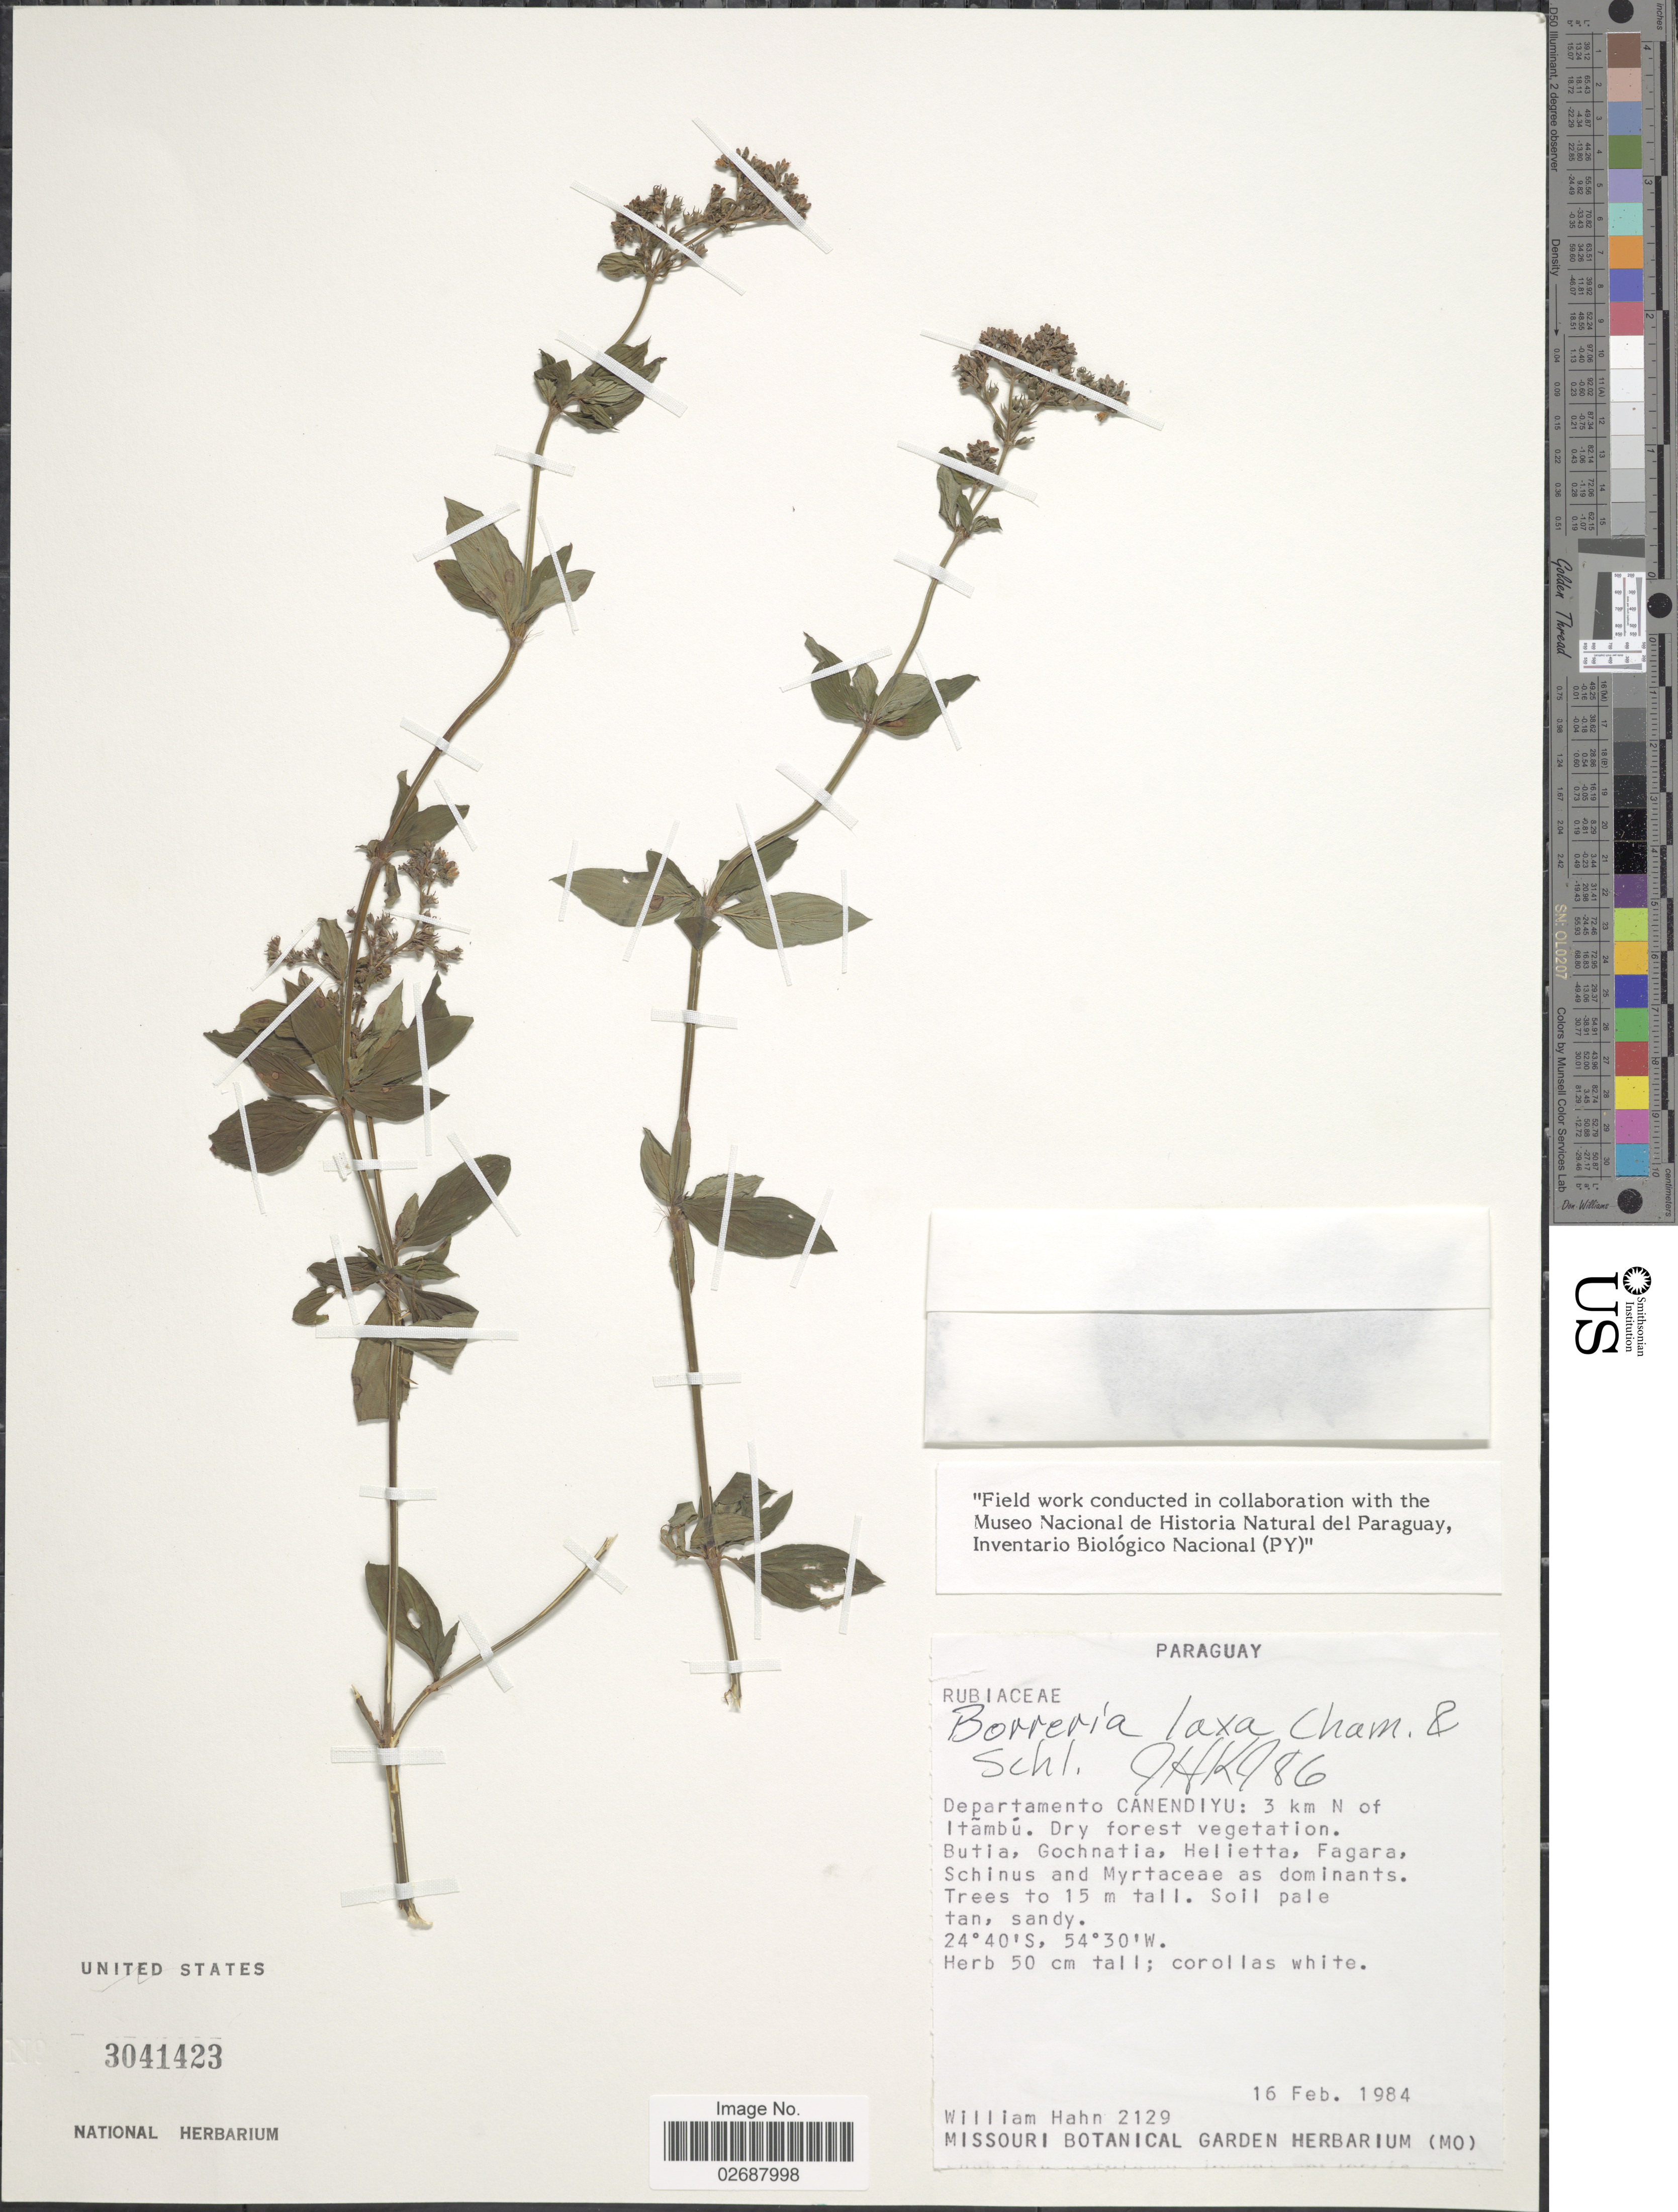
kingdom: Plantae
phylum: Tracheophyta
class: Magnoliopsida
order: Gentianales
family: Rubiaceae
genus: Galianthe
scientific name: Galianthe laxa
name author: (Cham. & Schltdl.) E.L. Cabral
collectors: W. J. Hahn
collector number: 2129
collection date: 1984-02-16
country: Paraguay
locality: Departamento Canendiyu: 3 km N of Itambu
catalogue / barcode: US 3041423